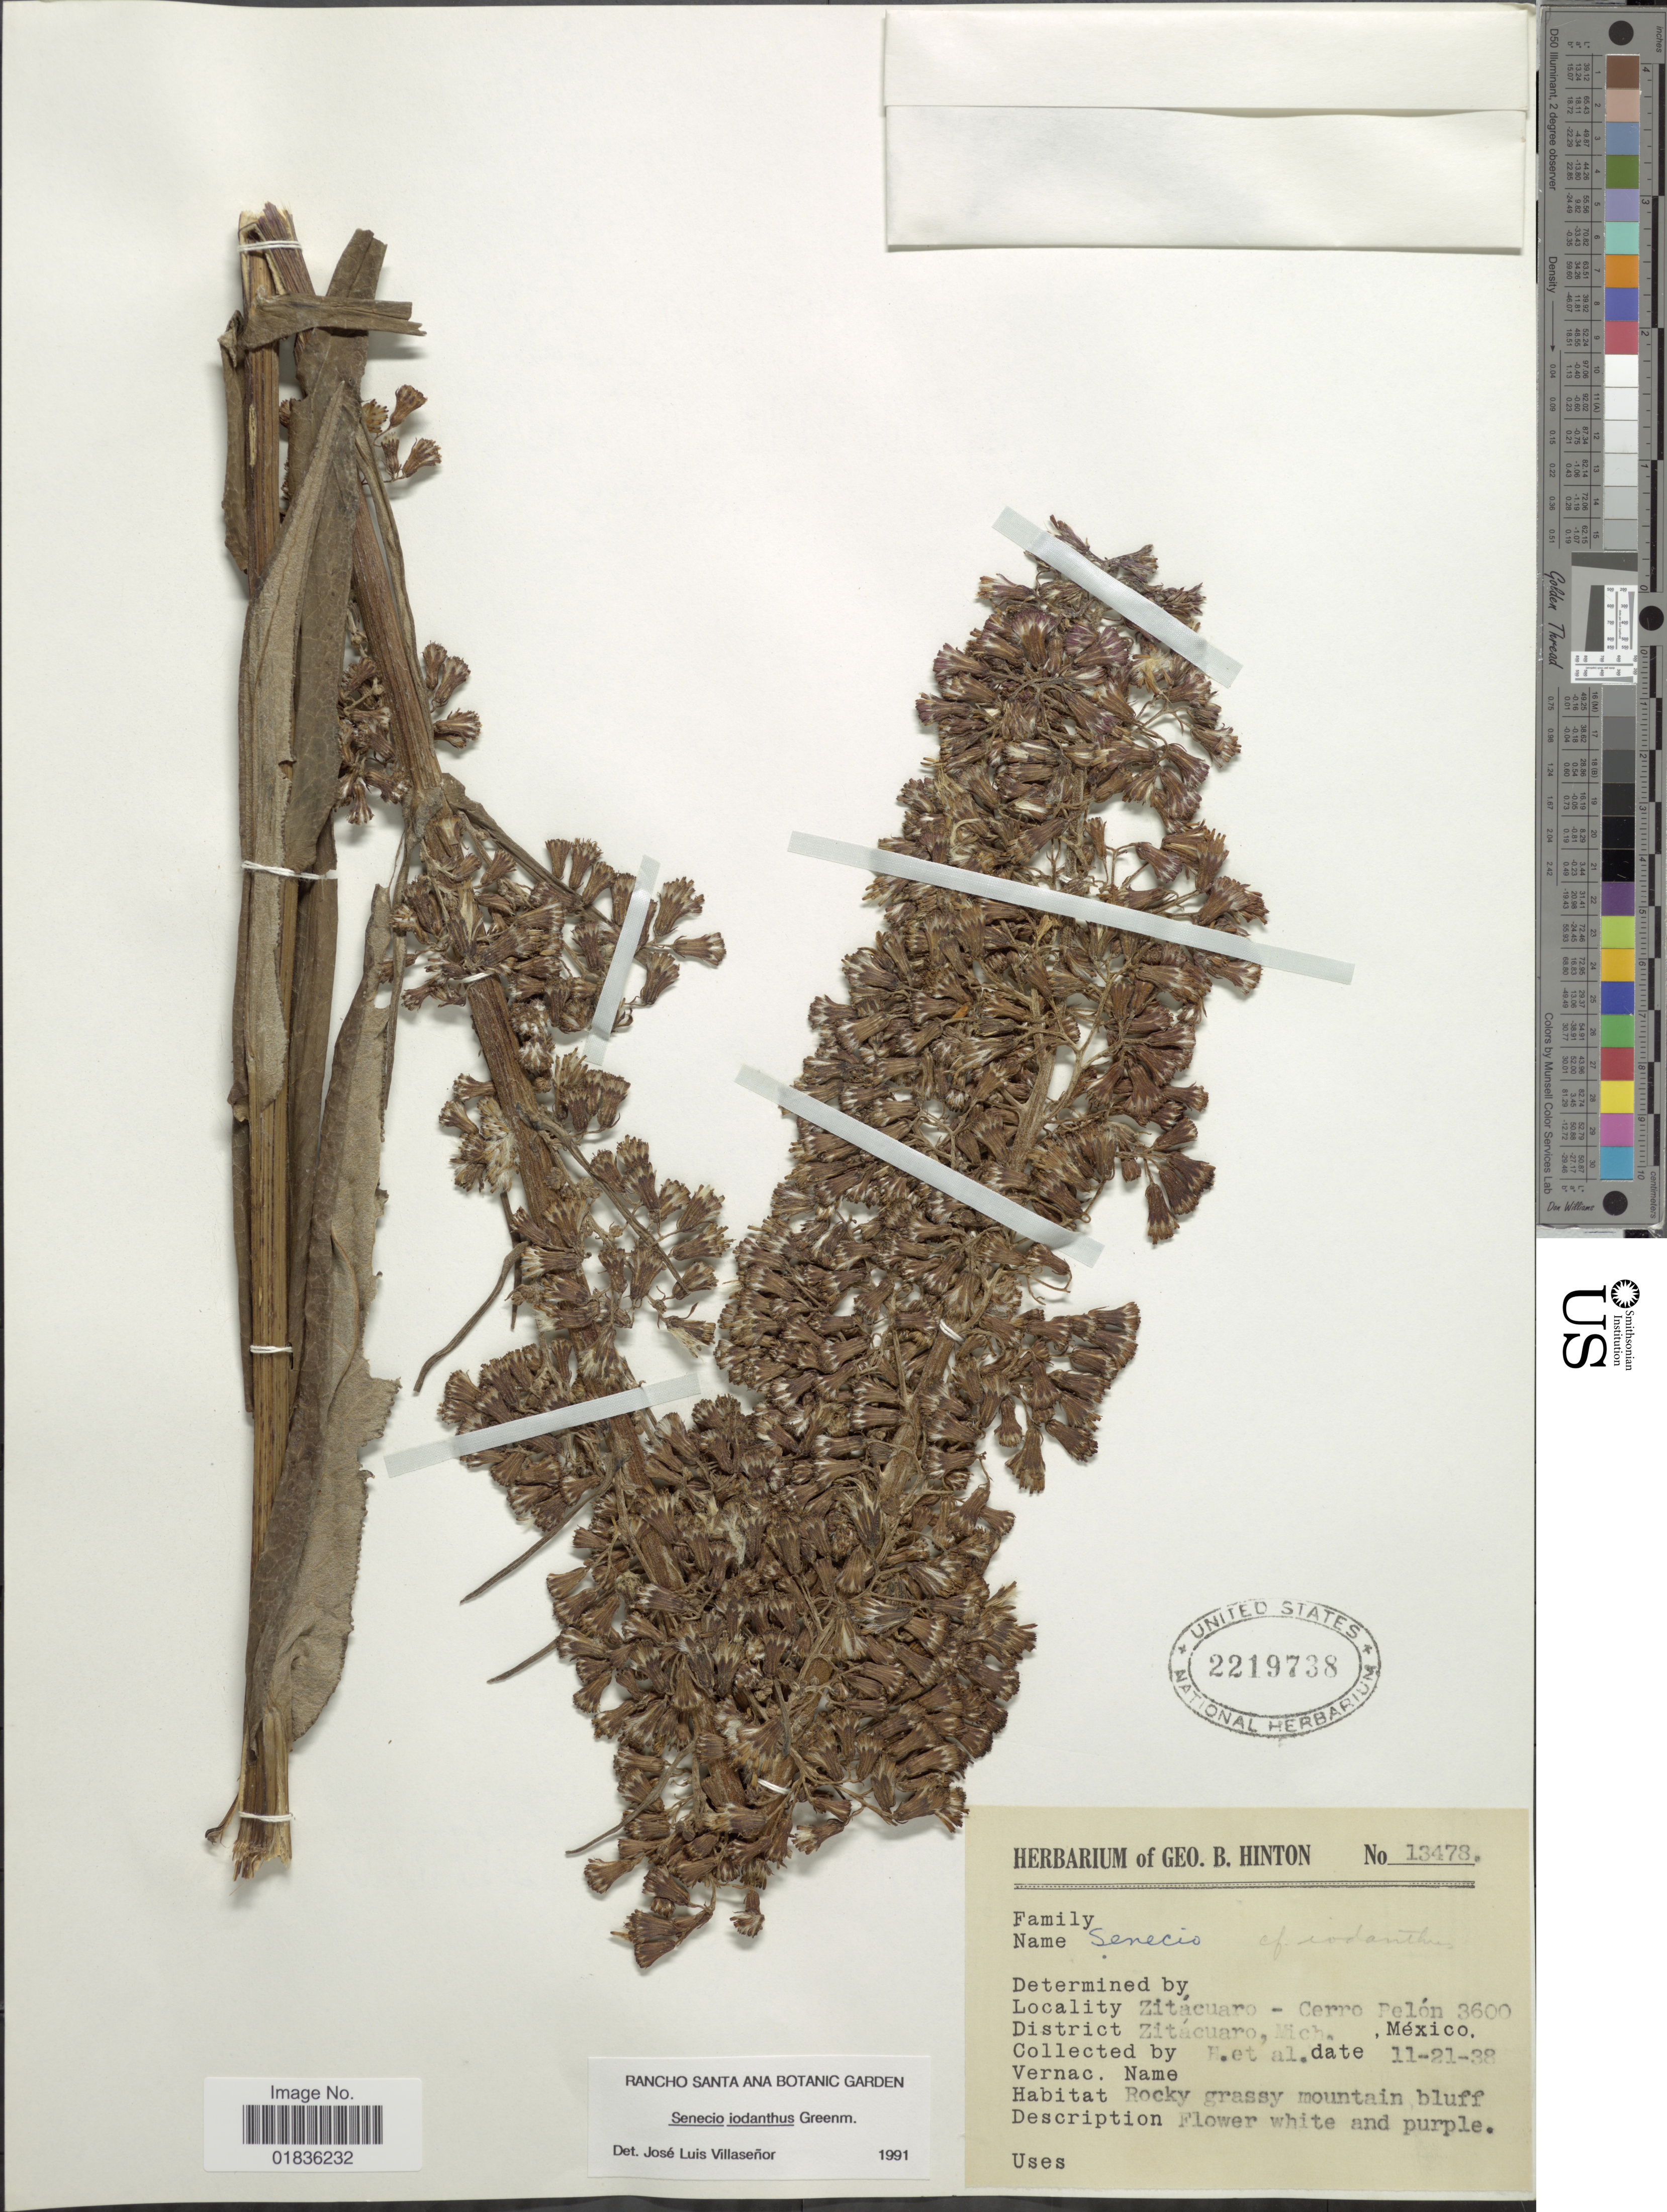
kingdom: Plantae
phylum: Tracheophyta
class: Magnoliopsida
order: Asterales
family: Asteraceae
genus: Senecio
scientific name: Senecio iodanthus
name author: Greenm.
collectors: G. B. Hinton & et al.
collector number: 13478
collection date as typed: Transcribed d/m/y: 21/11/38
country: Mexico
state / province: Michoacán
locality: Zitacuaro-Cerro Pelon, District Zitacuaro.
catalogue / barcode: US 2219738